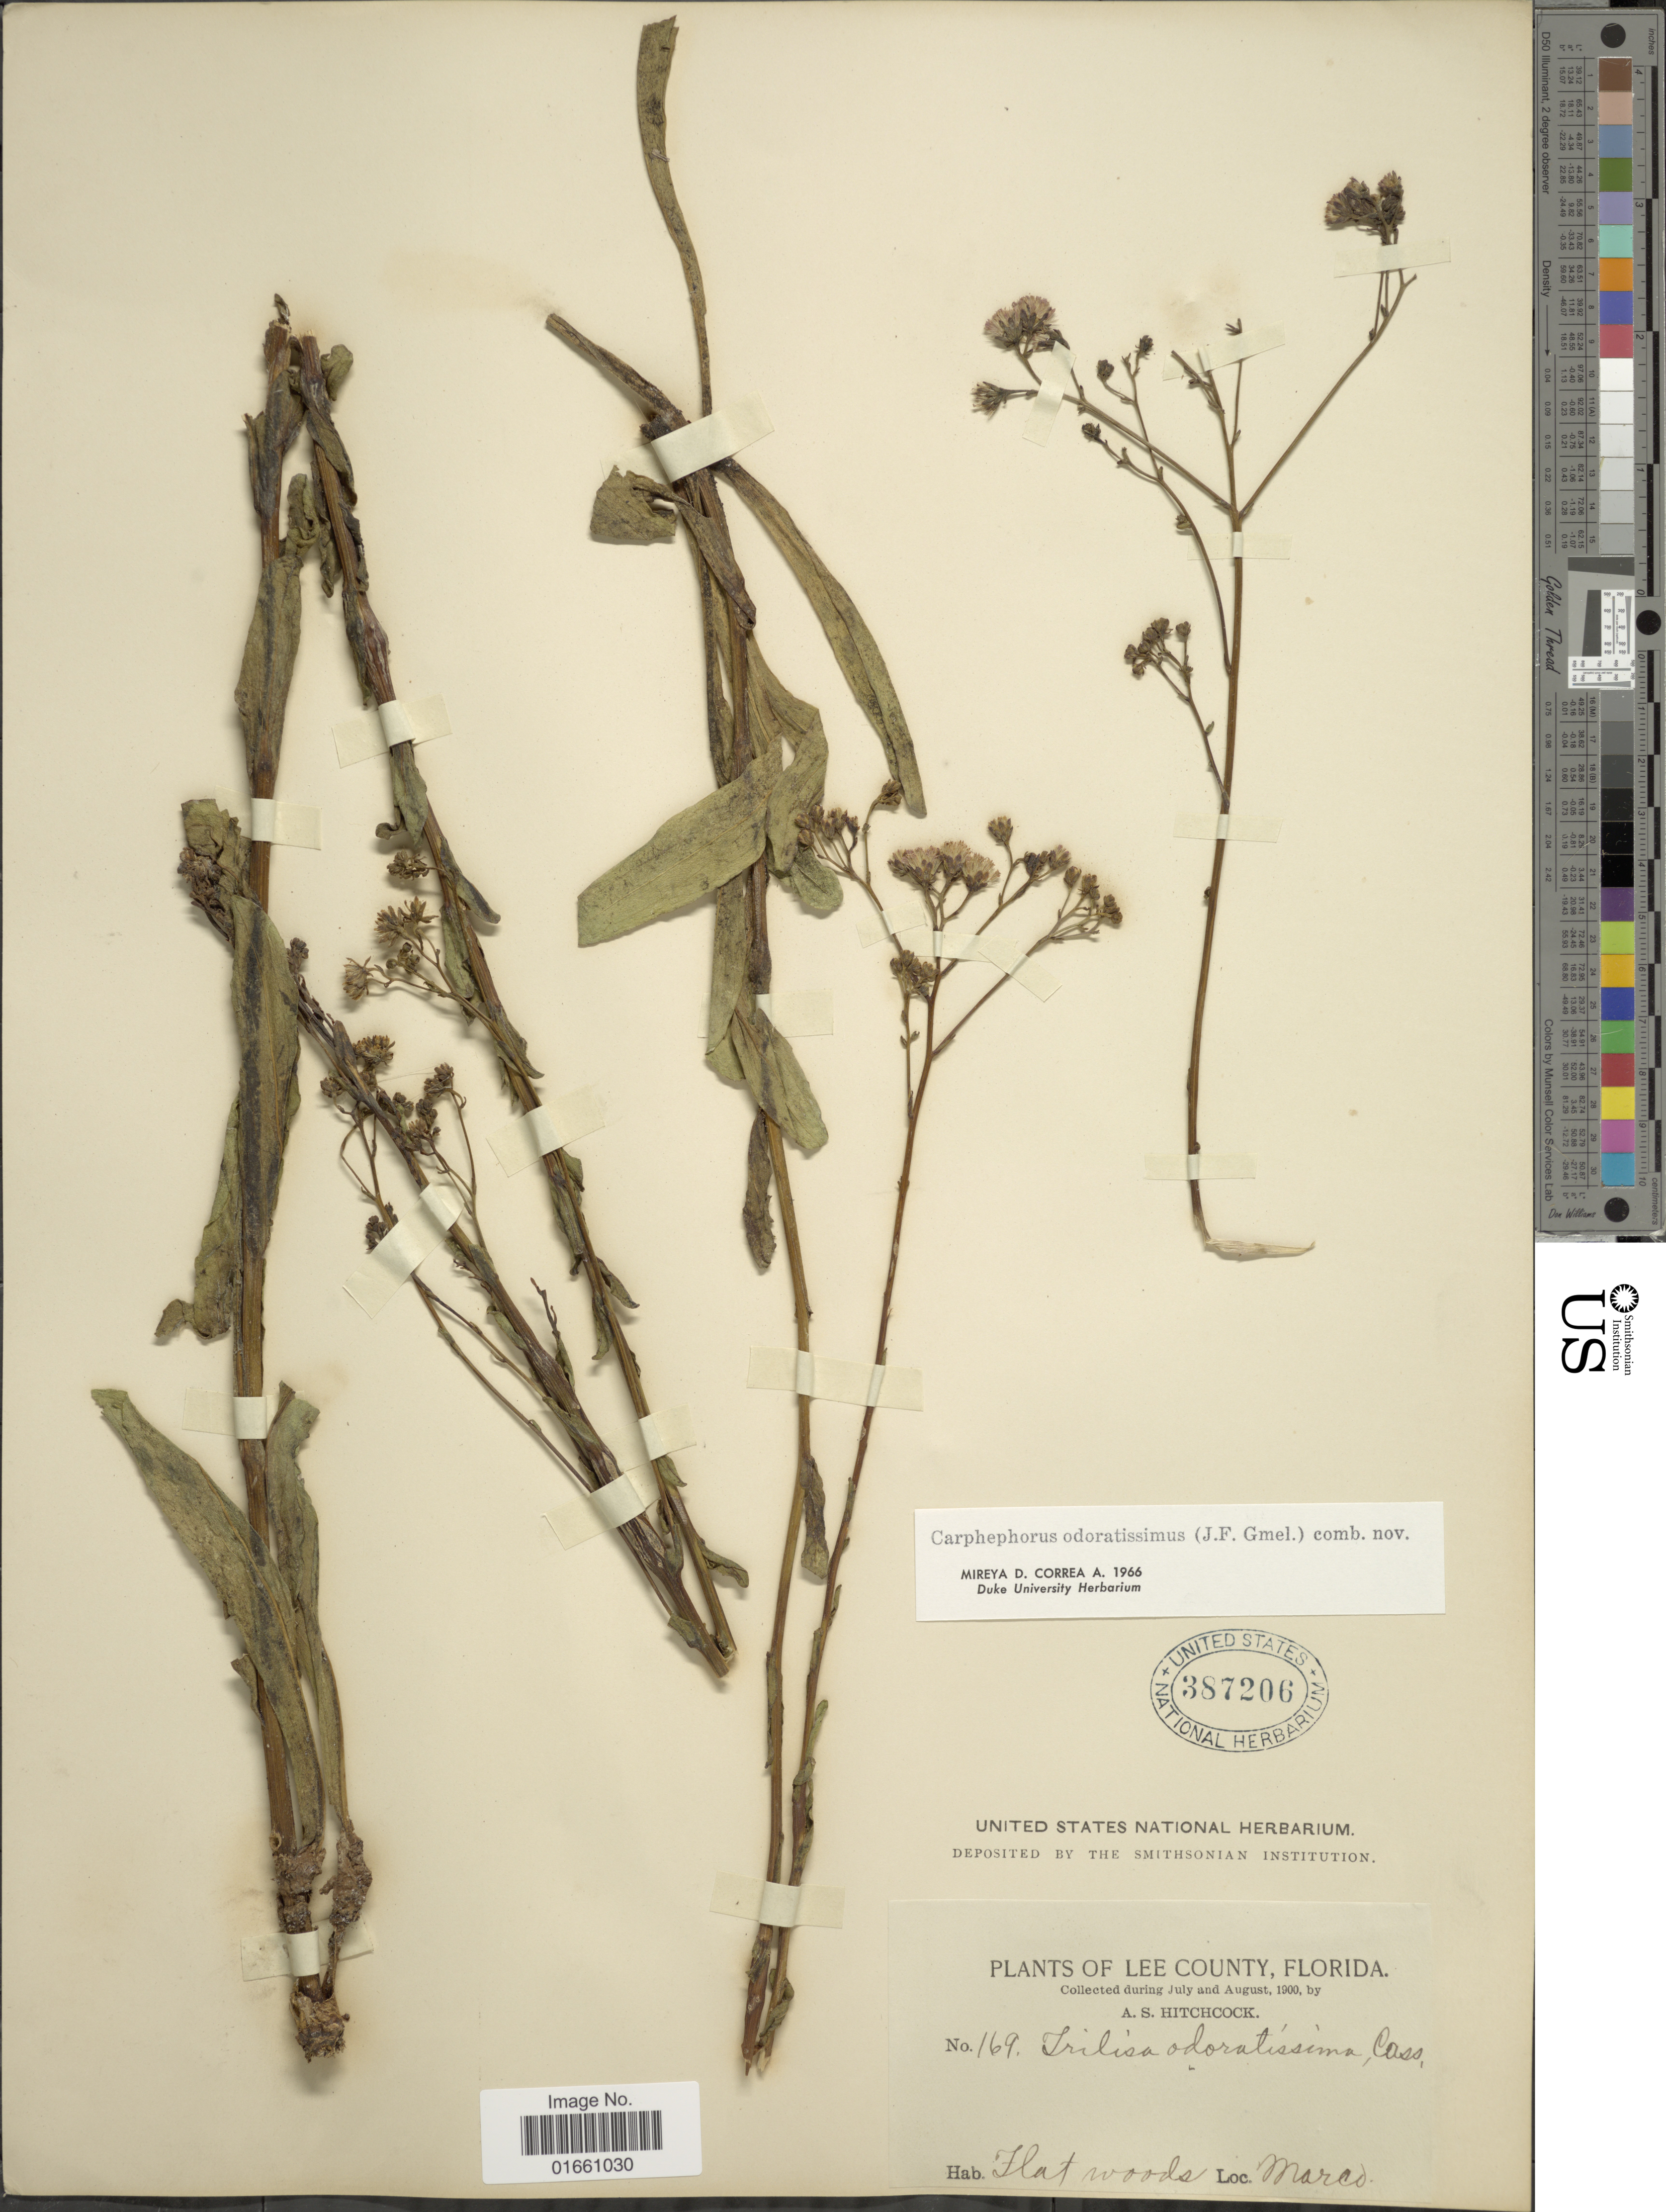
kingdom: Plantae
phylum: Tracheophyta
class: Magnoliopsida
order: Asterales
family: Asteraceae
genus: Trilisa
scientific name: Trilisa odoratissima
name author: (J.F. Gmel.) Cass.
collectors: A. S. Hitchcock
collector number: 169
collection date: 1900-07/1900-08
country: United States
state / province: Florida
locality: Lee County, Marco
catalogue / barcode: US 387206